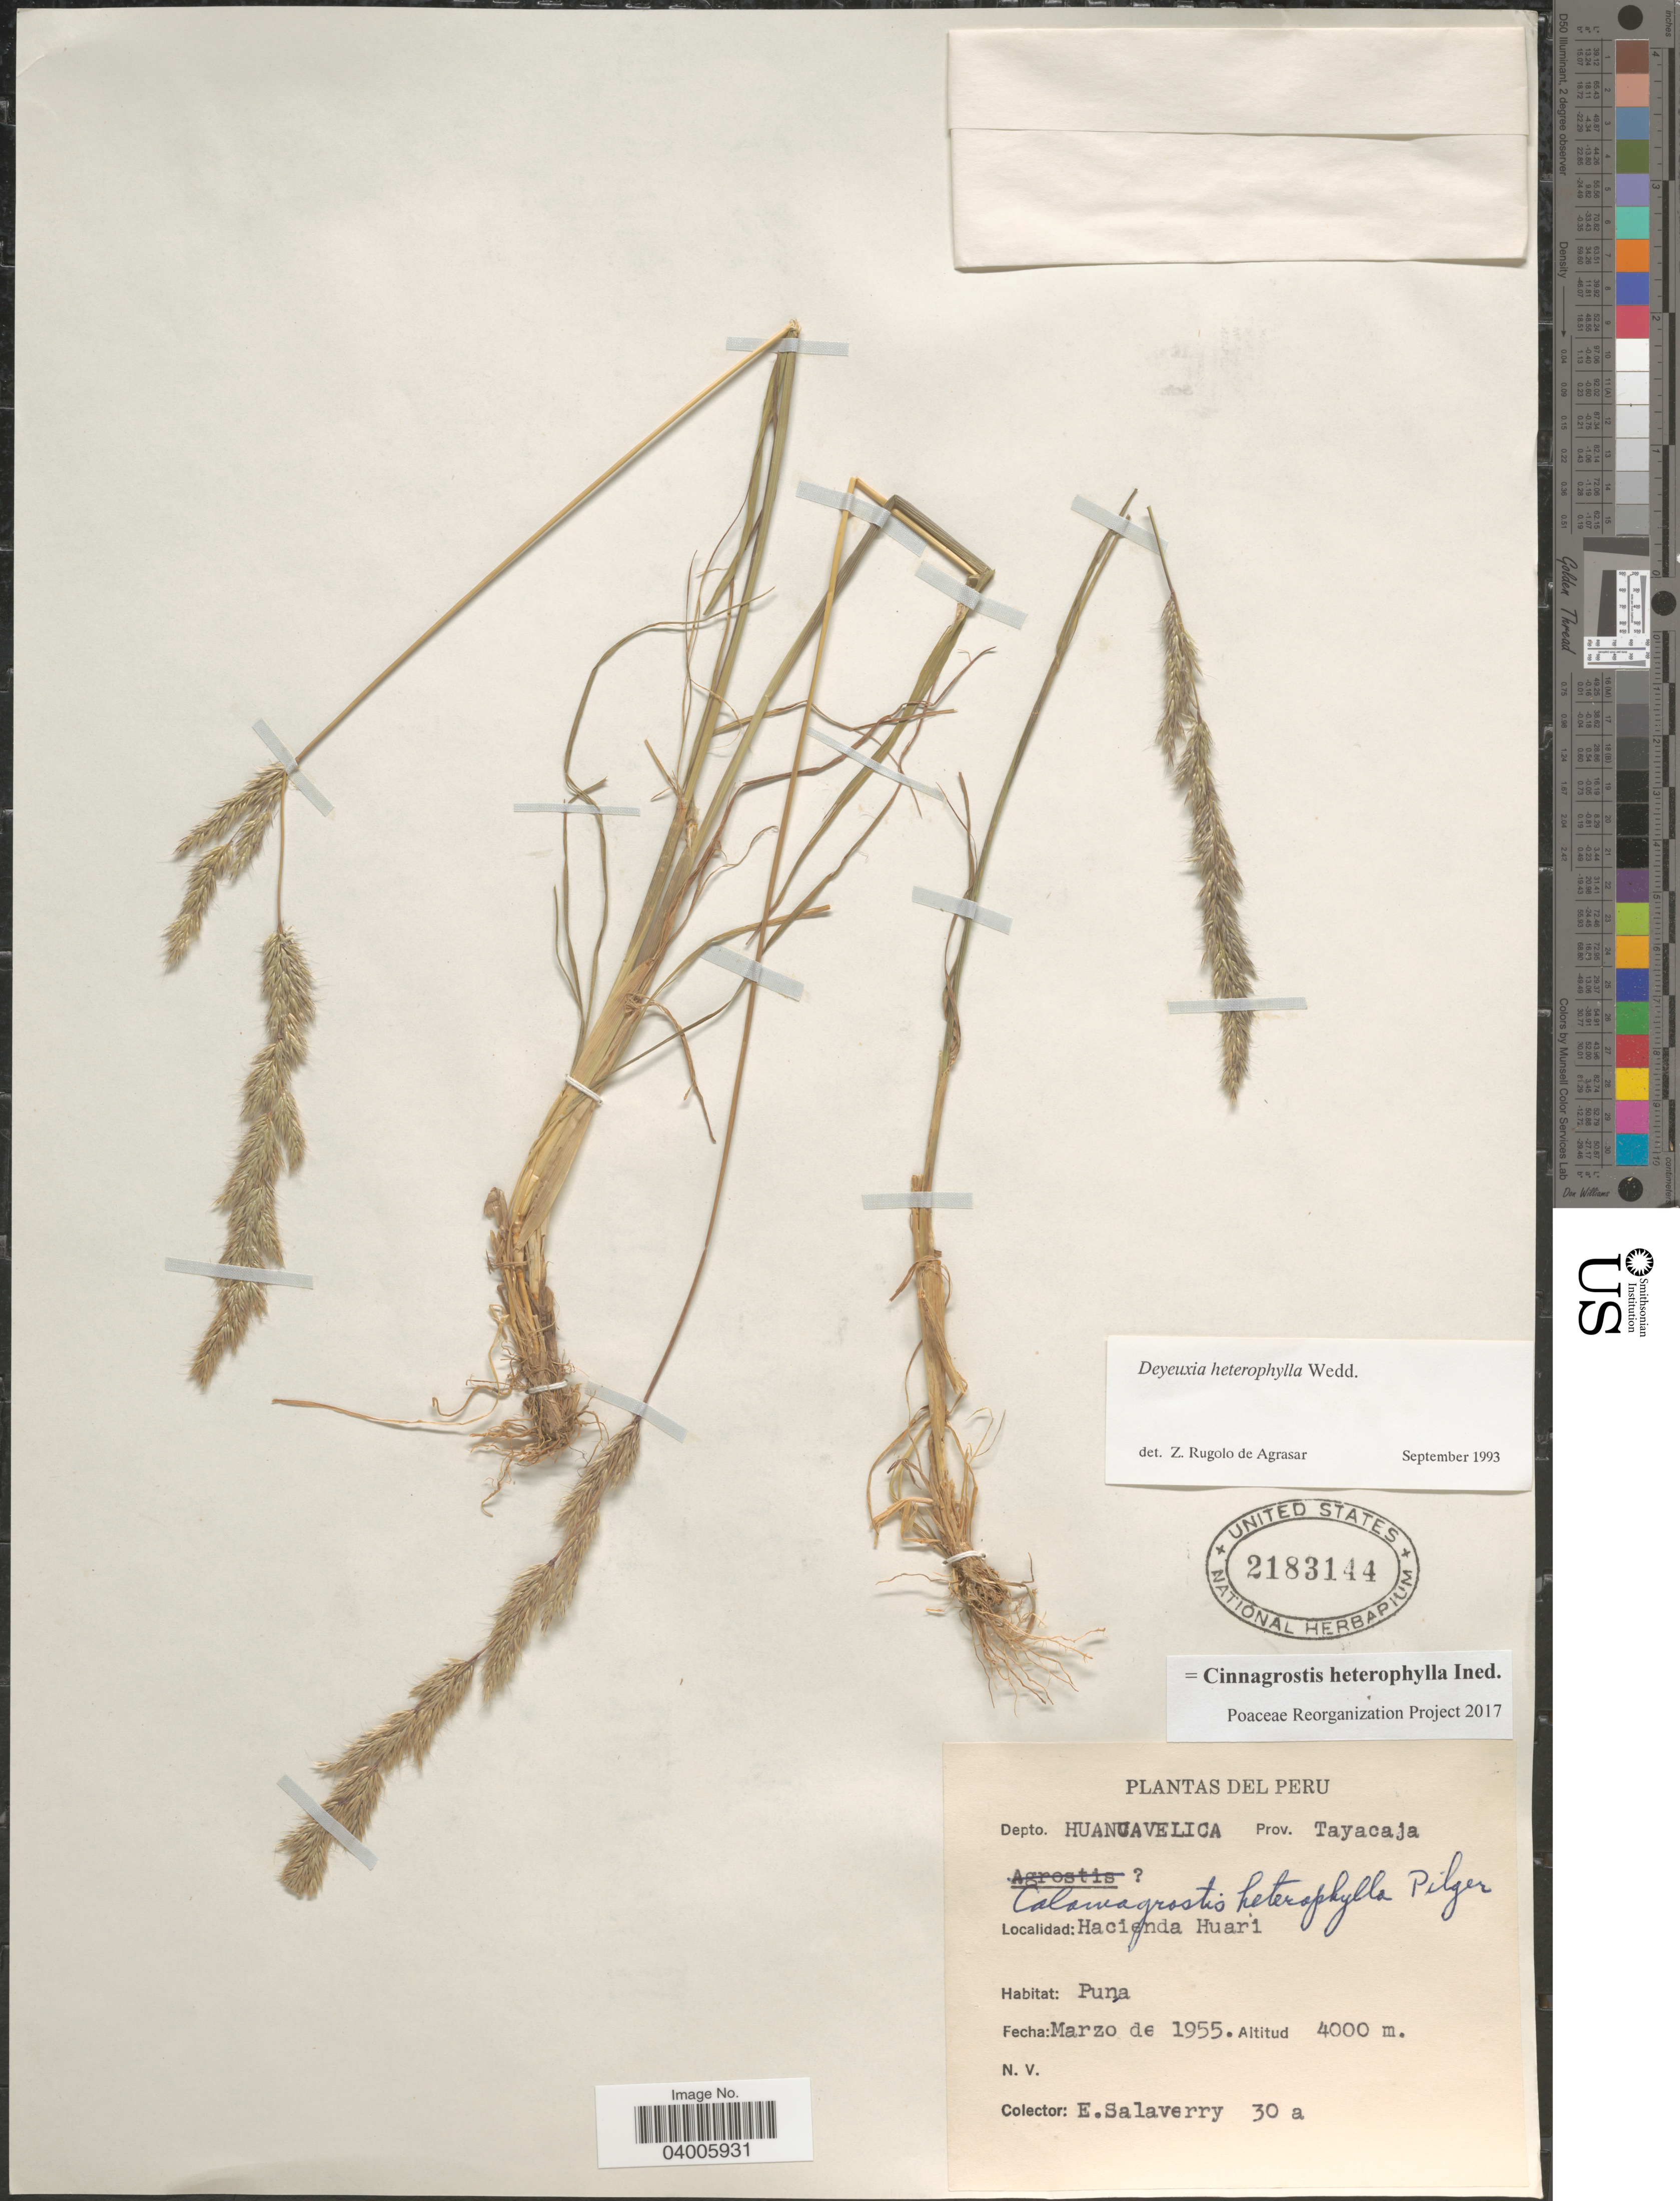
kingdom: Plantae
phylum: Tracheophyta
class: Liliopsida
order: Poales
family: Poaceae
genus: Cinnagrostis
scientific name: Cinnagrostis heterophylla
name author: (Wedd.) P.M. Peterson et al.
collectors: E. Salaverry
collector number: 30 a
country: Peru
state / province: Huancavelica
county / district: Tayacaja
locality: Depto. Huancavelica. Prov. Tayacaja. Hacienda Huari.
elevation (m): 4000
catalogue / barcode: US 2183144